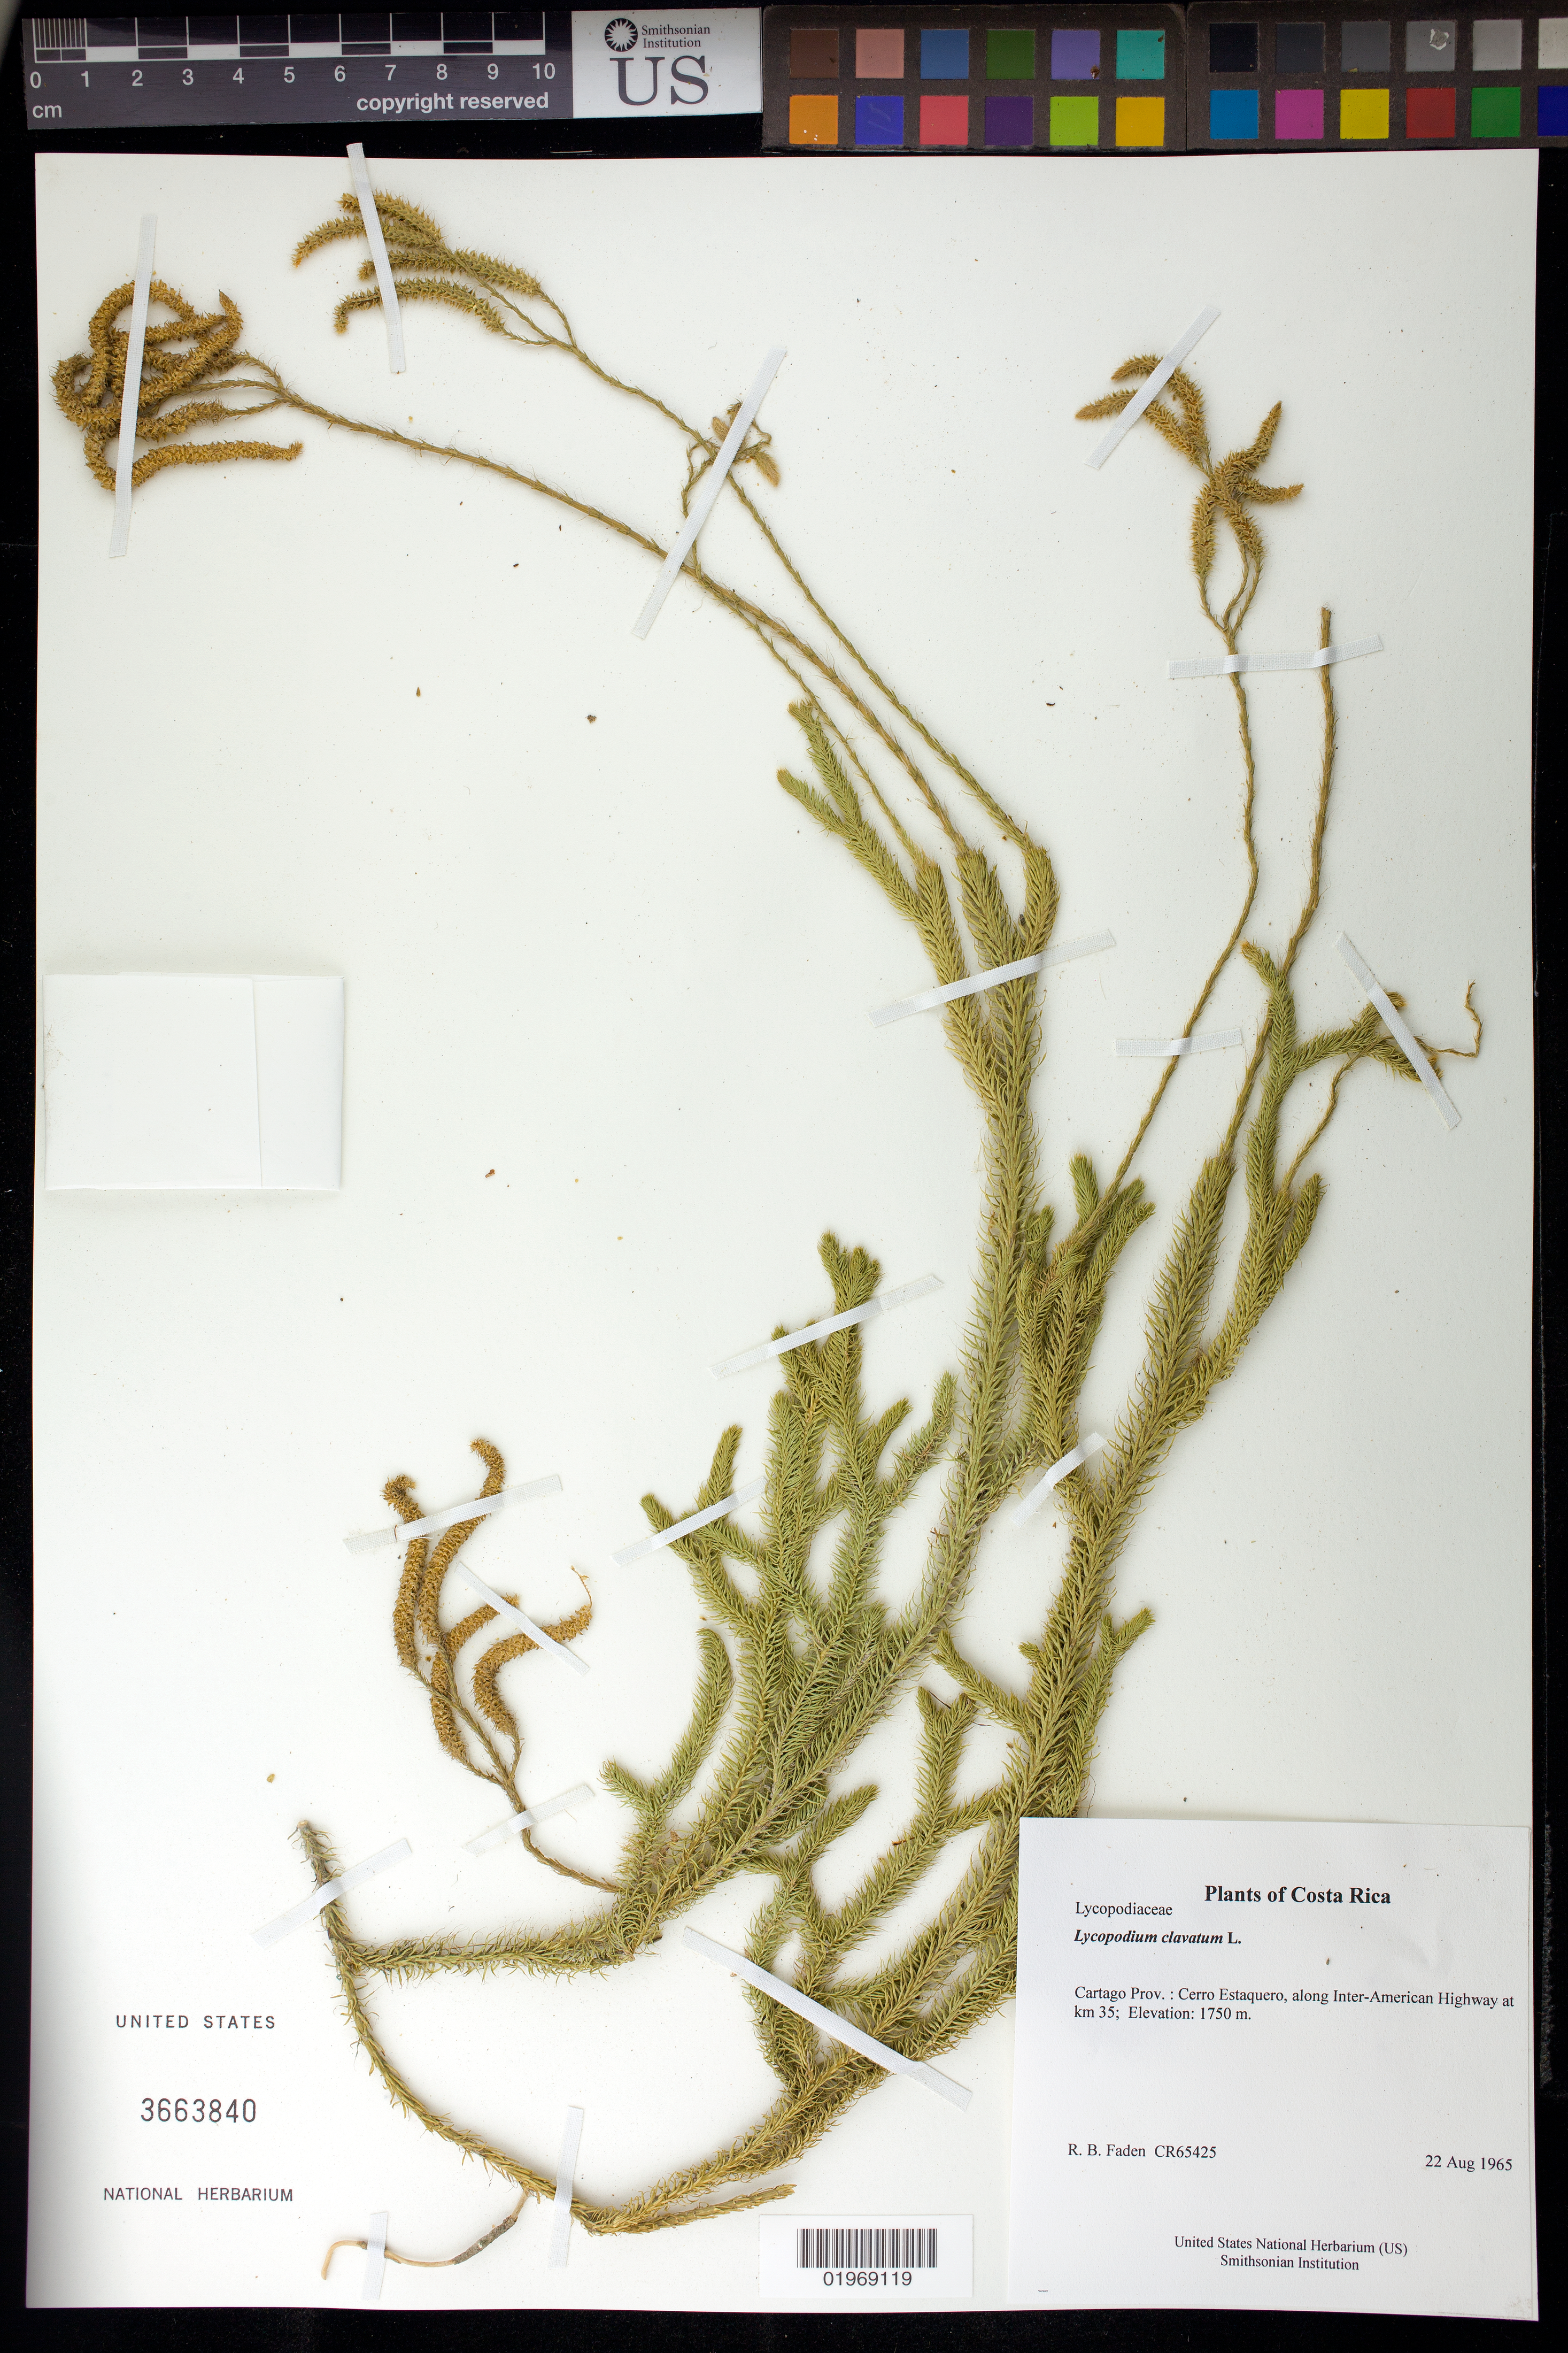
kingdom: Plantae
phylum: Tracheophyta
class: Lycopodiopsida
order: Lycopodiales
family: Lycopodiaceae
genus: Lycopodium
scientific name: Lycopodium clavatum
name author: L.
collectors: R. B. Faden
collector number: CR65425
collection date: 1965-08-22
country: Costa Rica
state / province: Cartago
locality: Cerro Estaquero, along Inter-American Highway at km 35.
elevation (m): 1750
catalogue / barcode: US 3663840